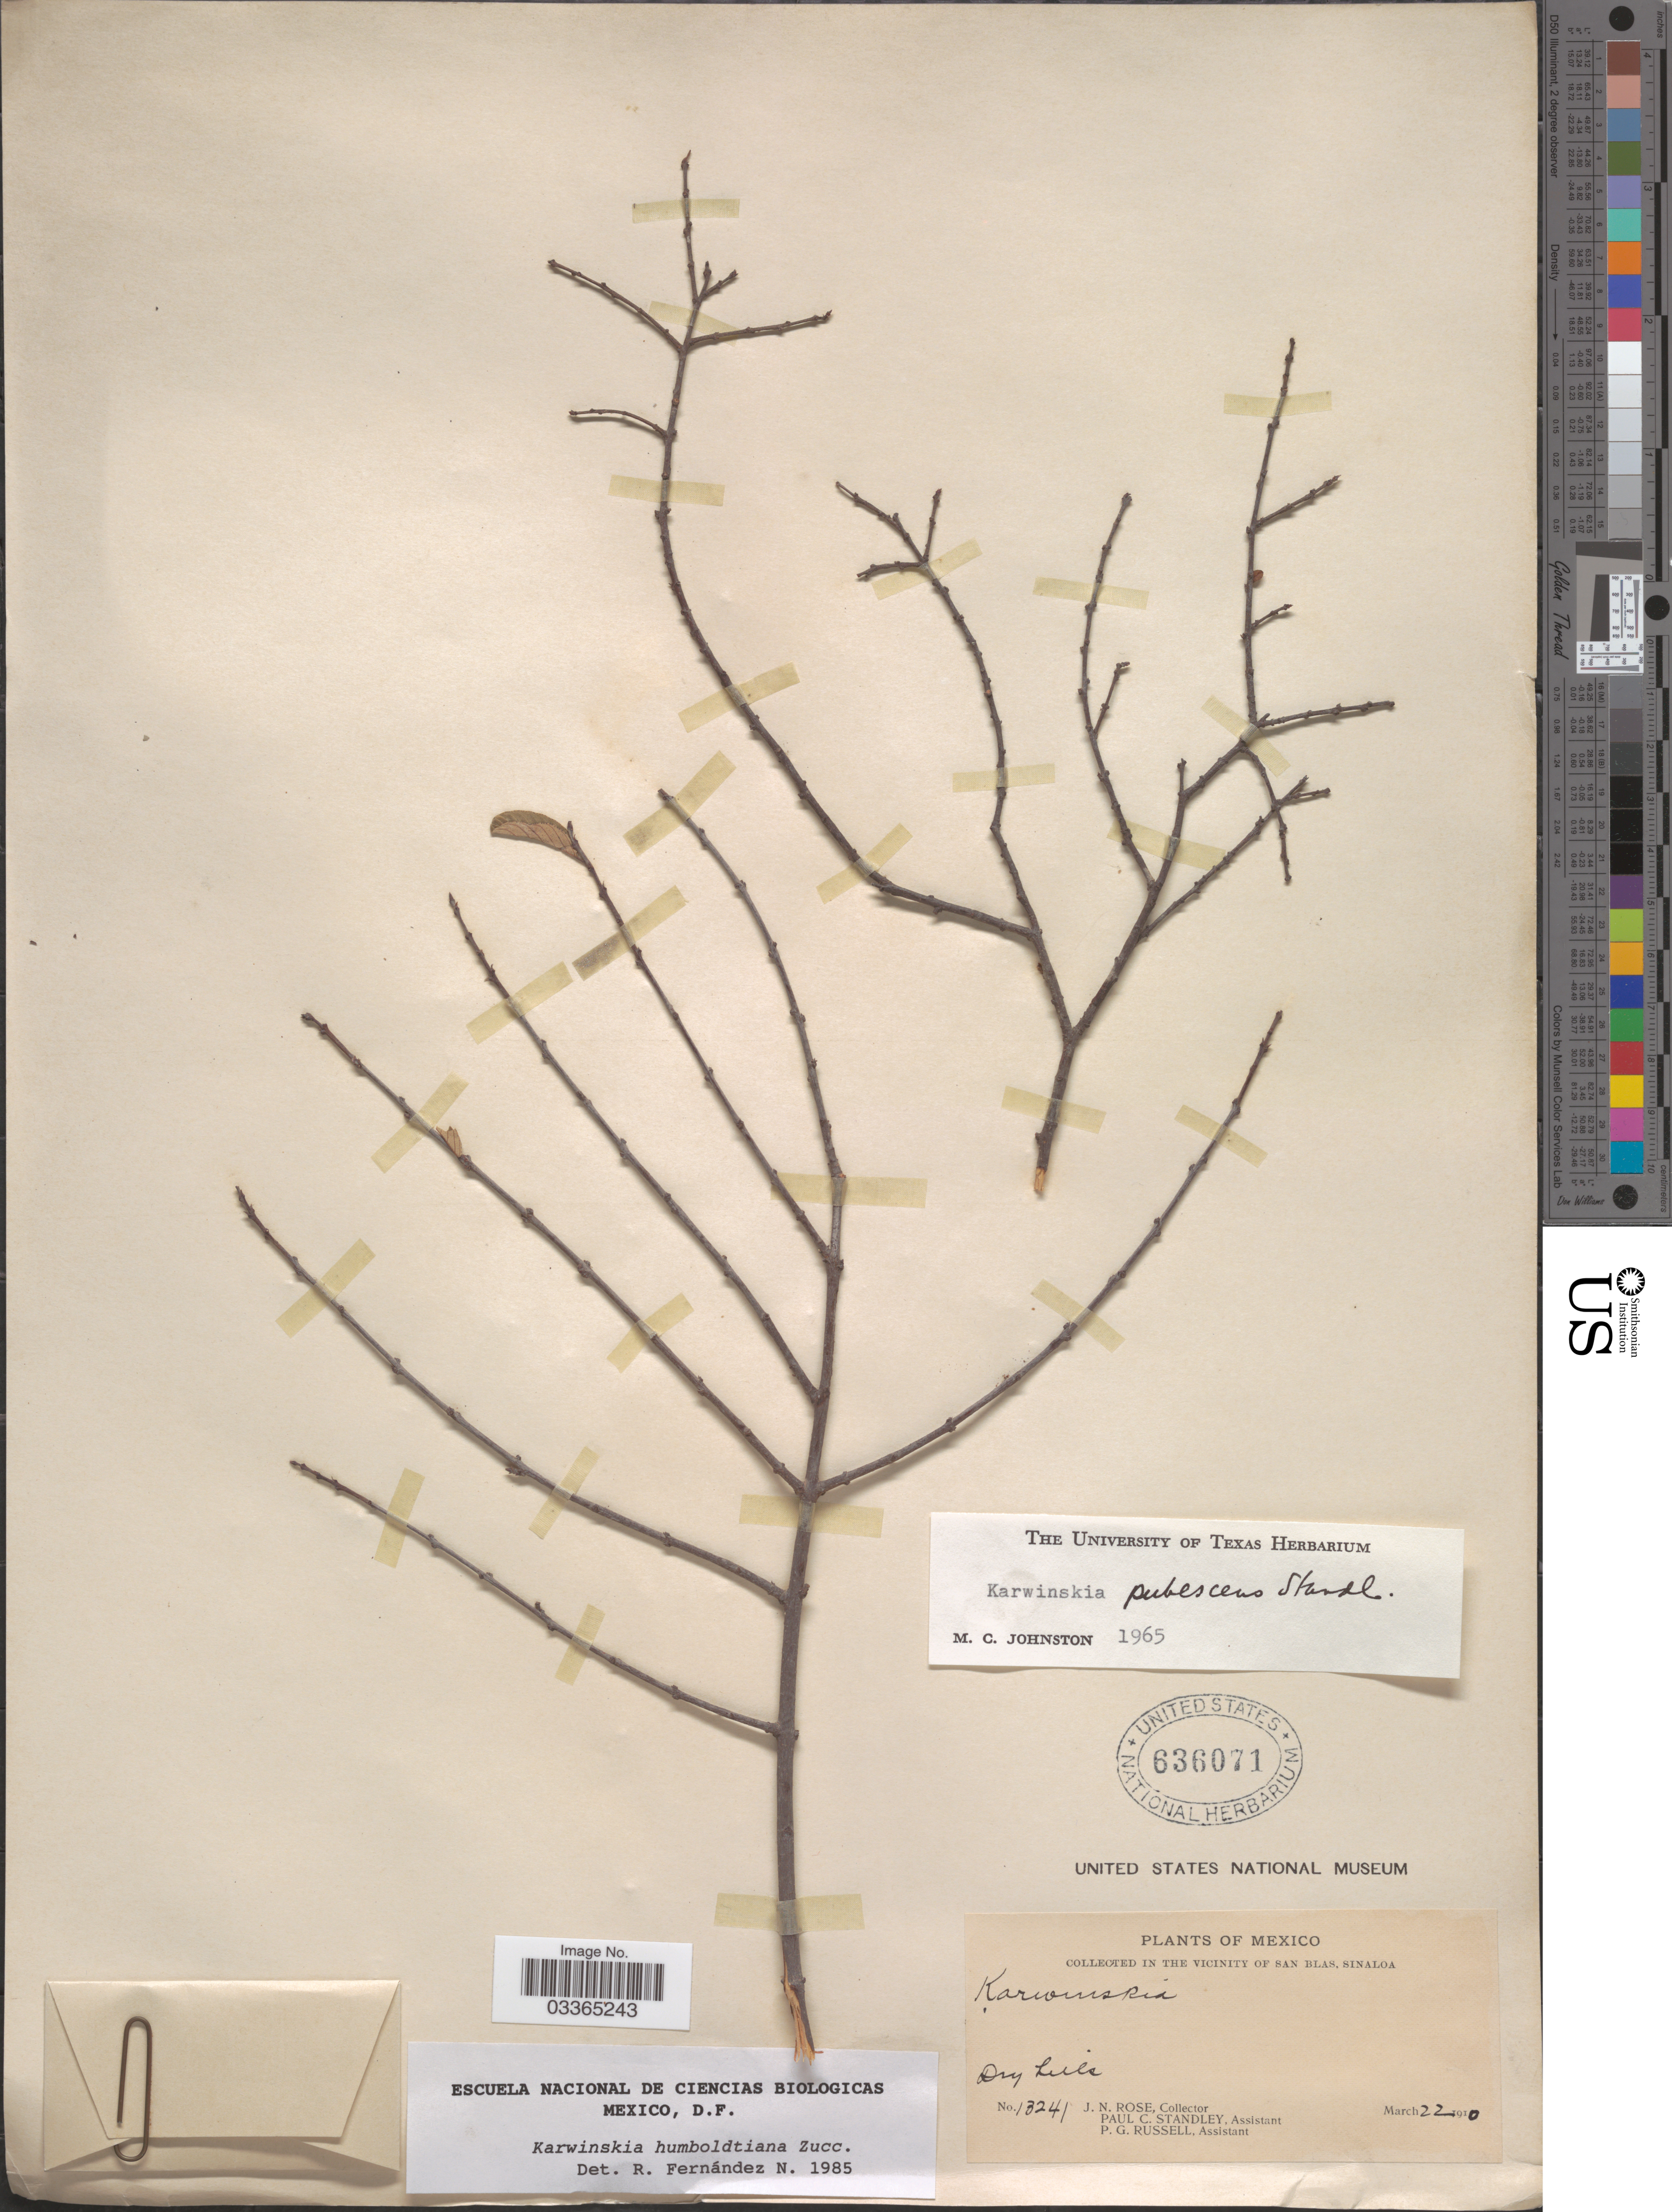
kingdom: Plantae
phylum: Tracheophyta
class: Magnoliopsida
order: Rosales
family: Rhamnaceae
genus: Karwinskia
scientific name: Karwinskia humboldtiana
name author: (Schult.) Zucc.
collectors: J. N. Rose, P. C. Standley & P. G. Russell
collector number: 13241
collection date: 1910-03-22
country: Mexico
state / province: Sinaloa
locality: In the vicinity of San Blas.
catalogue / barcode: US 636071